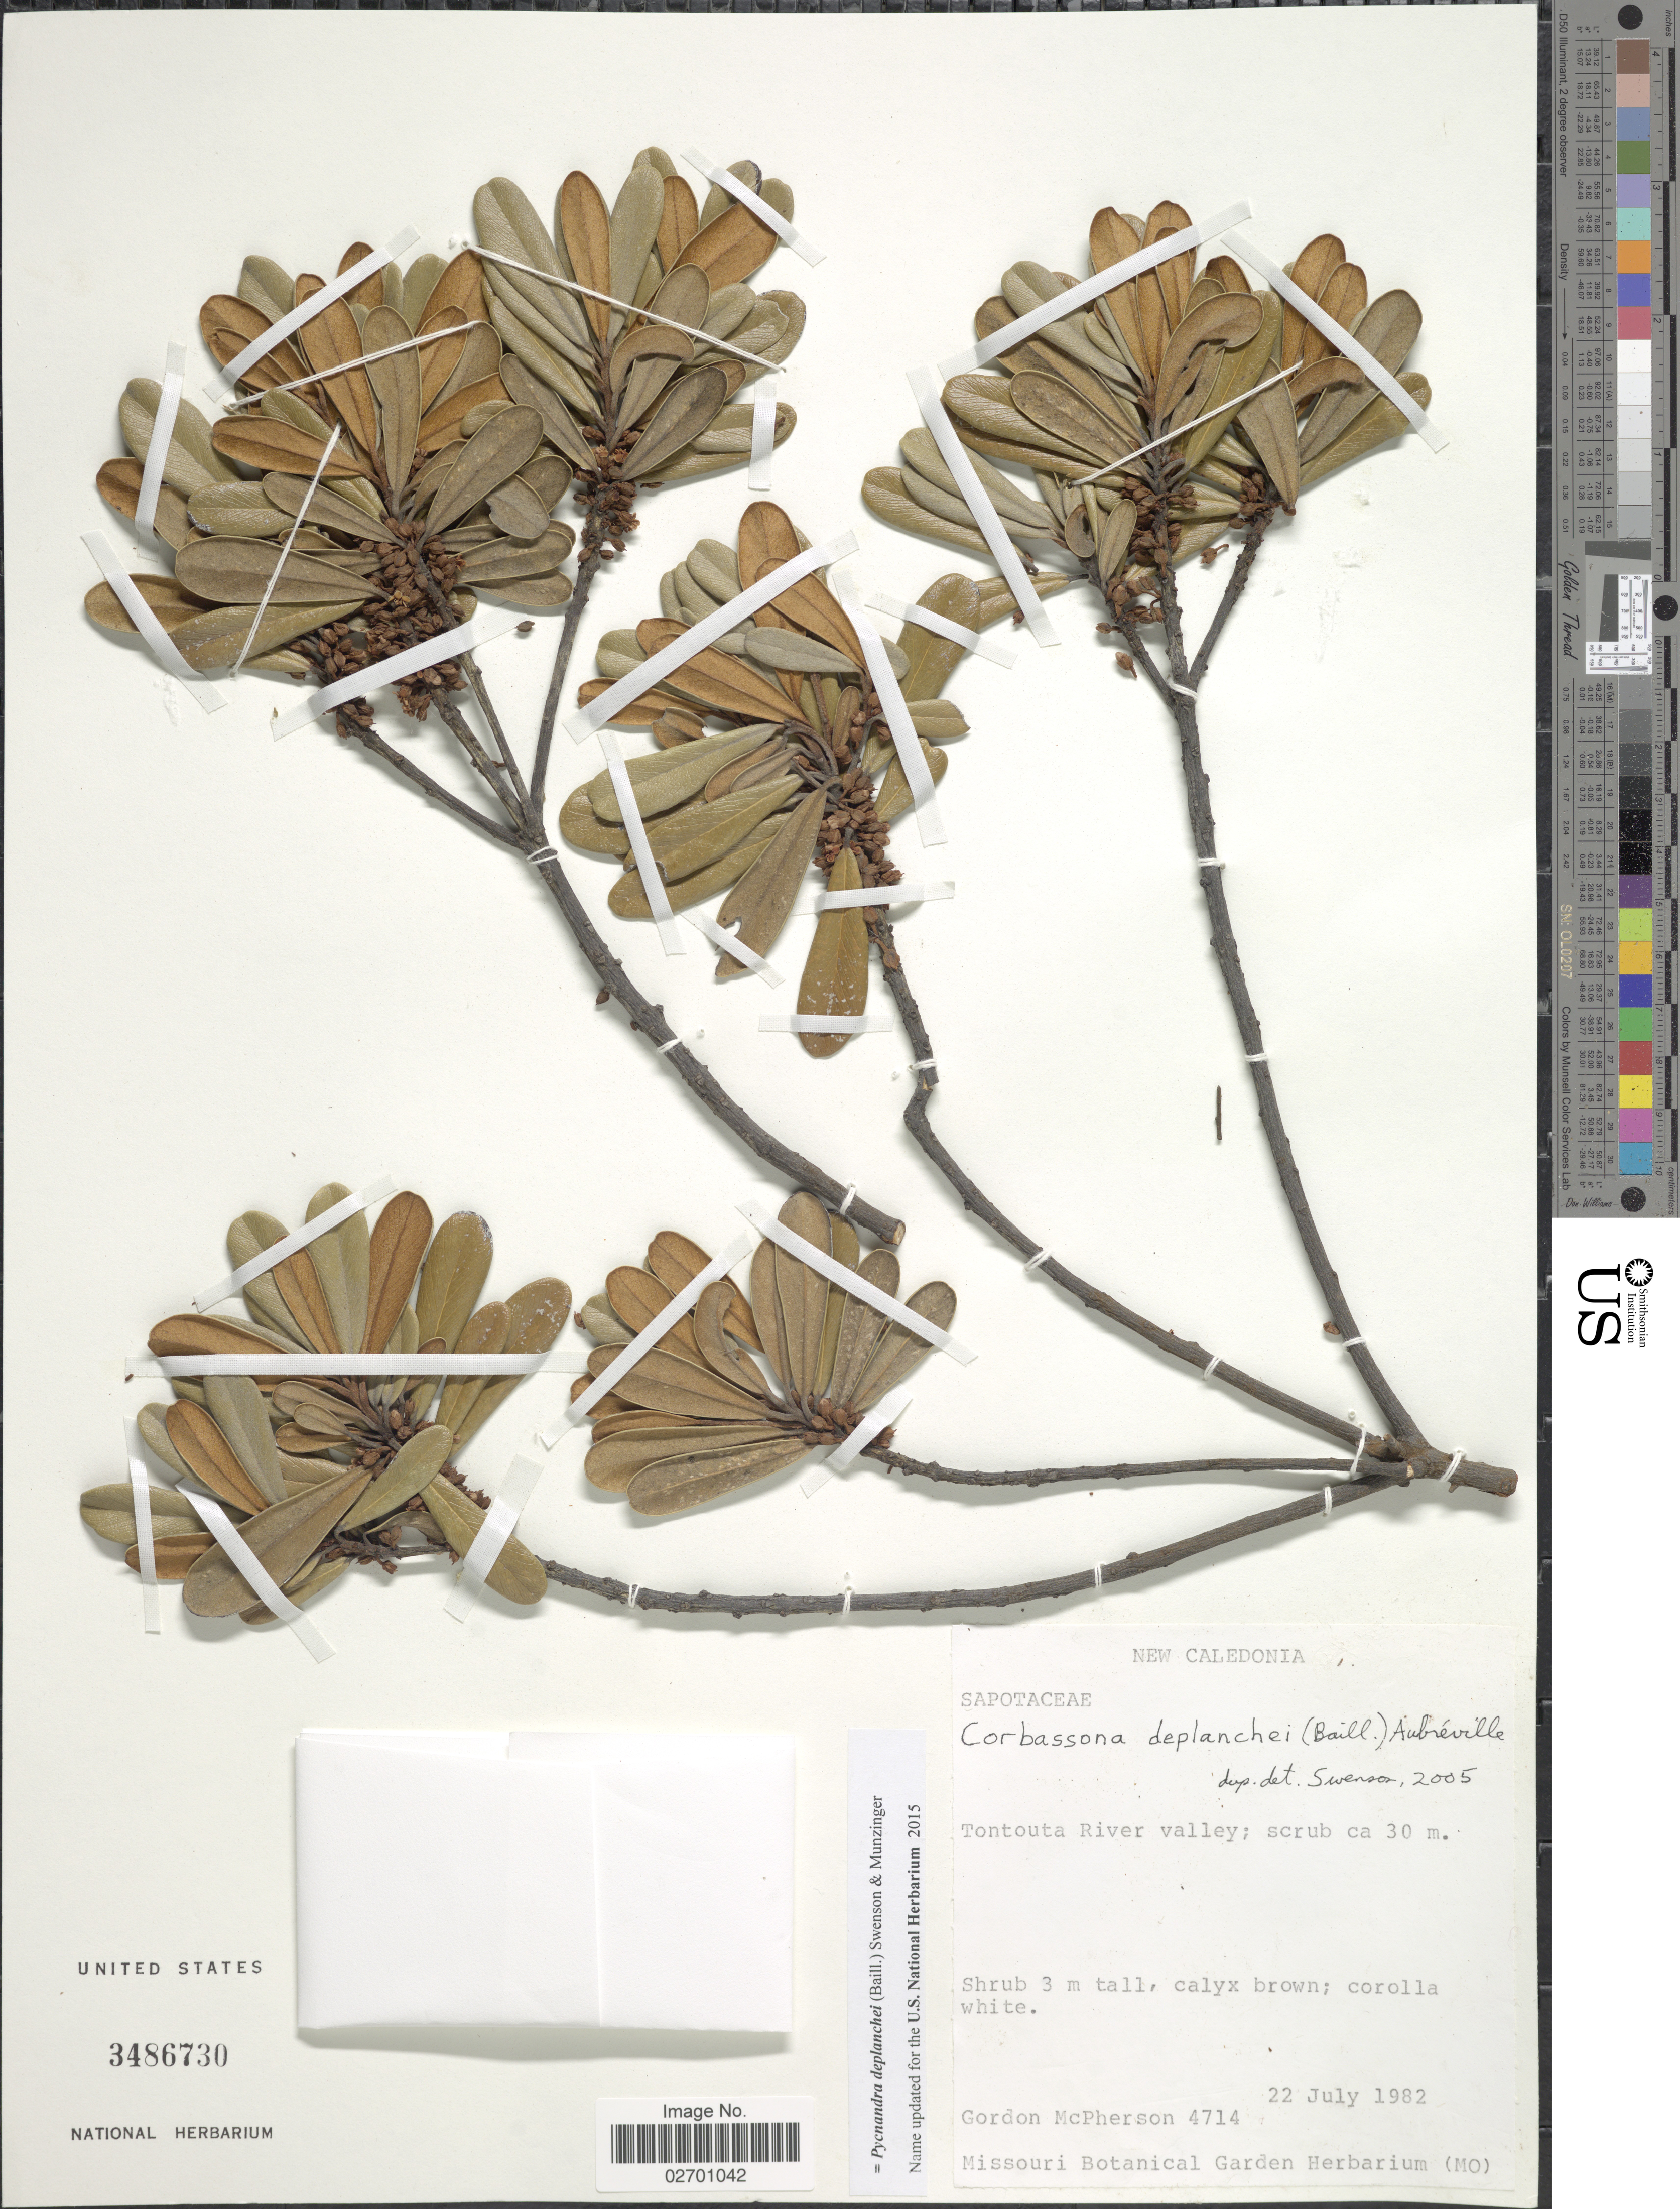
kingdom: Plantae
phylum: Tracheophyta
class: Magnoliopsida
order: Ericales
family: Sapotaceae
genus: Pycnandra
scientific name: Pycnandra deplanchei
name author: (Baill.) Swenson & Munzinger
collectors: G. McPherson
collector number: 4714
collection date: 1982-07-22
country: New Caledonia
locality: Tontouta River valley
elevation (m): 30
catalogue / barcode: US 3486730